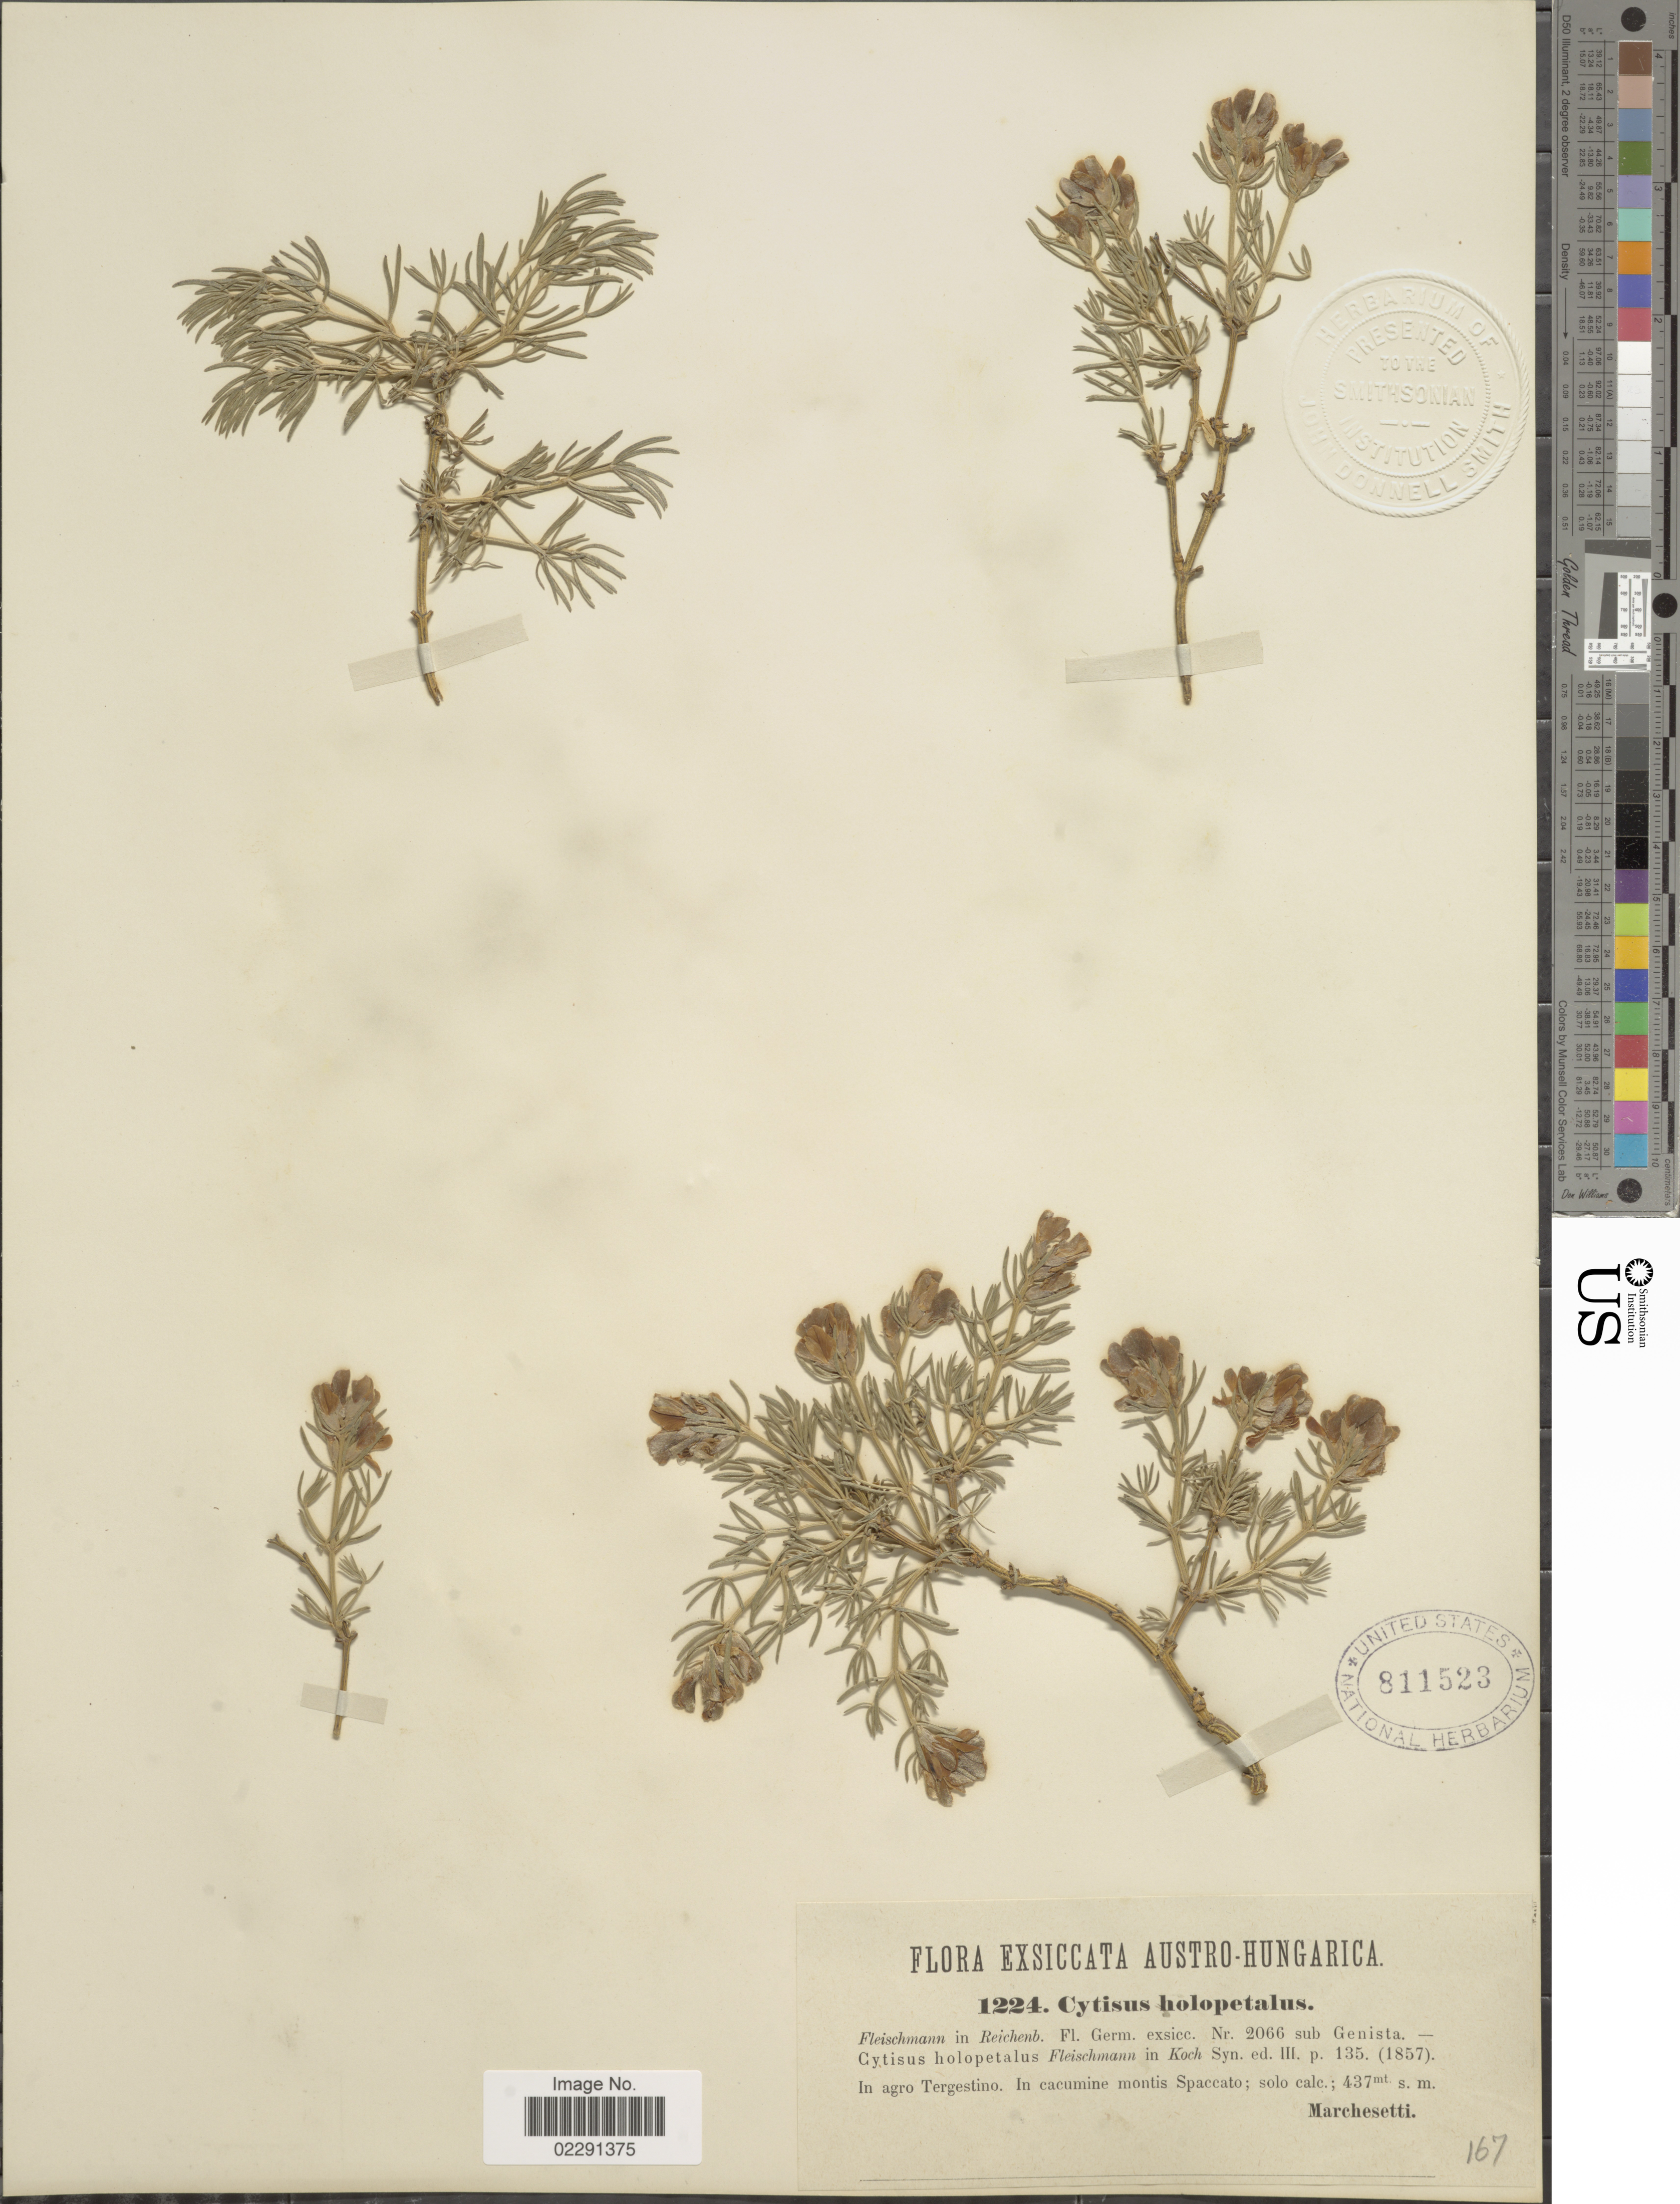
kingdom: Plantae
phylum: Tracheophyta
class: Magnoliopsida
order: Fabales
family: Fabaceae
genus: Genista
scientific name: Genista holopetala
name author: (Fleischm. & W.D.J. Koch) Bald.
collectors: -. Marchesetti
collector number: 1224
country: Italy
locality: Austro-Hungarica, in agro Tergestino, in cacumine montis Spaccato.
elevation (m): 437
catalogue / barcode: US 811523